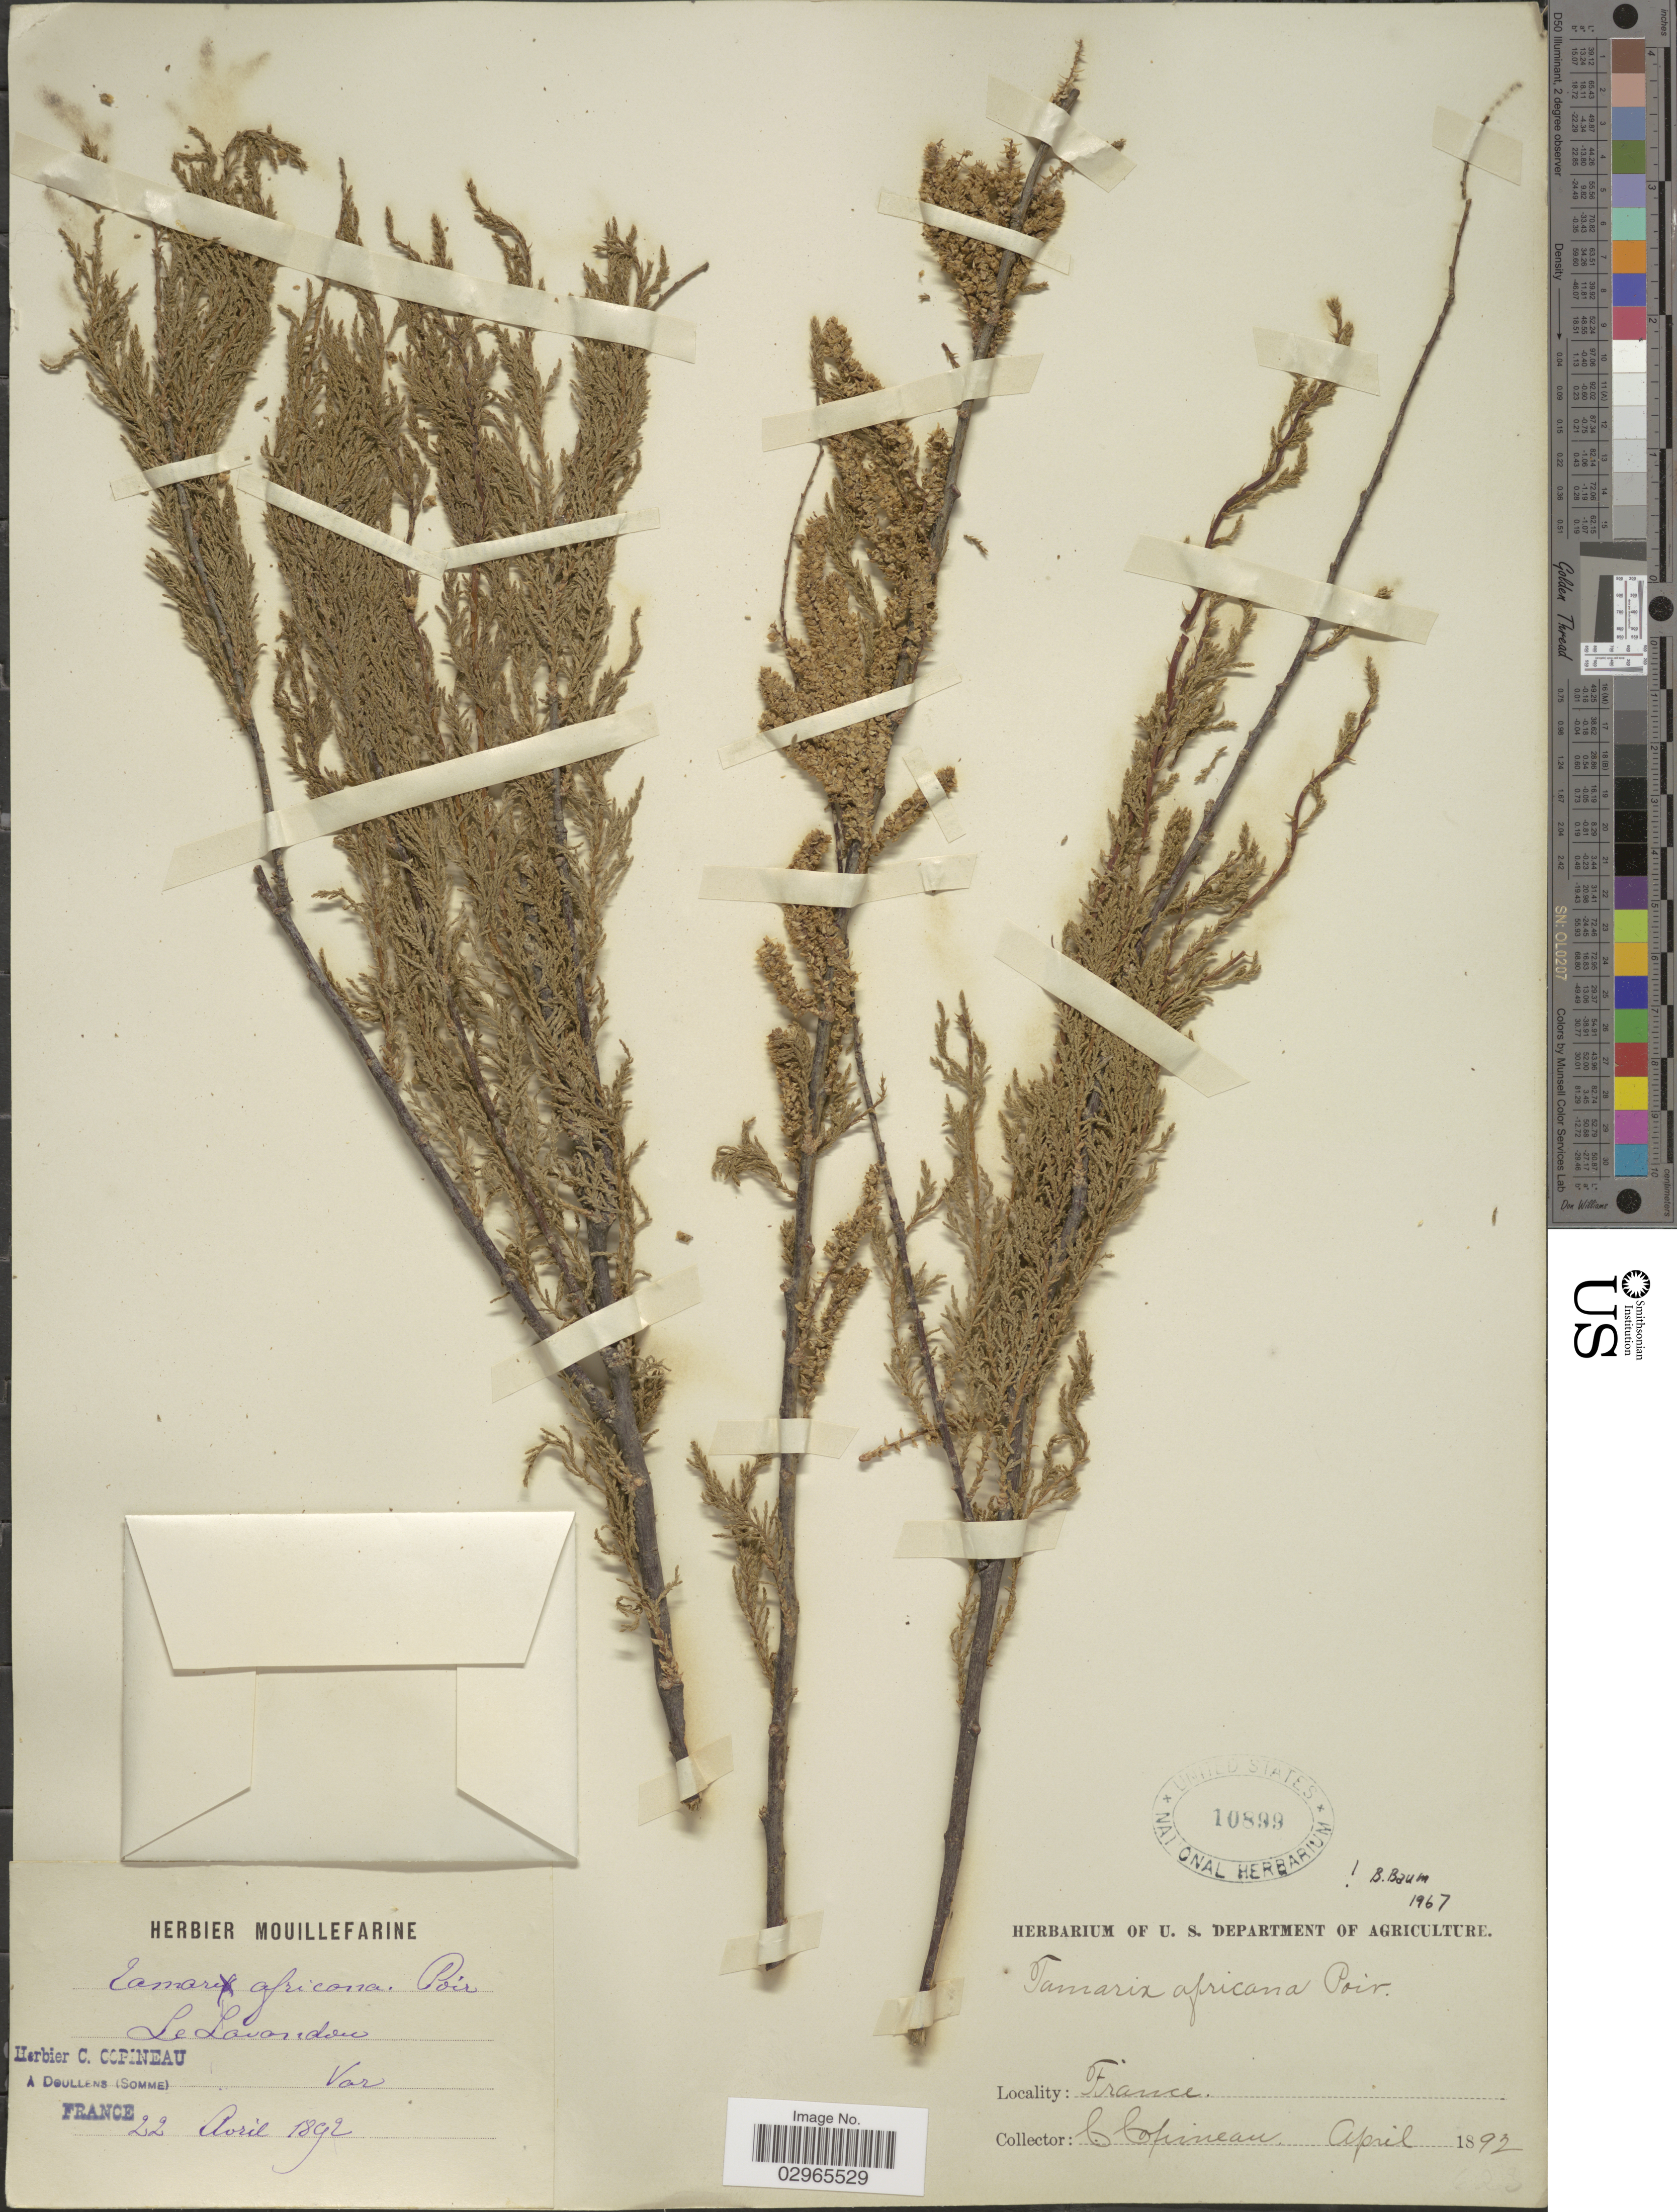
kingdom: Plantae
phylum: Tracheophyta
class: Magnoliopsida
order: Caryophyllales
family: Tamaricaceae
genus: Tamarix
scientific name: Tamarix africana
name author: Poir.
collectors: C. Copineau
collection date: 1892-04-22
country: France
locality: Le Lavandou.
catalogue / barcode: US 10899